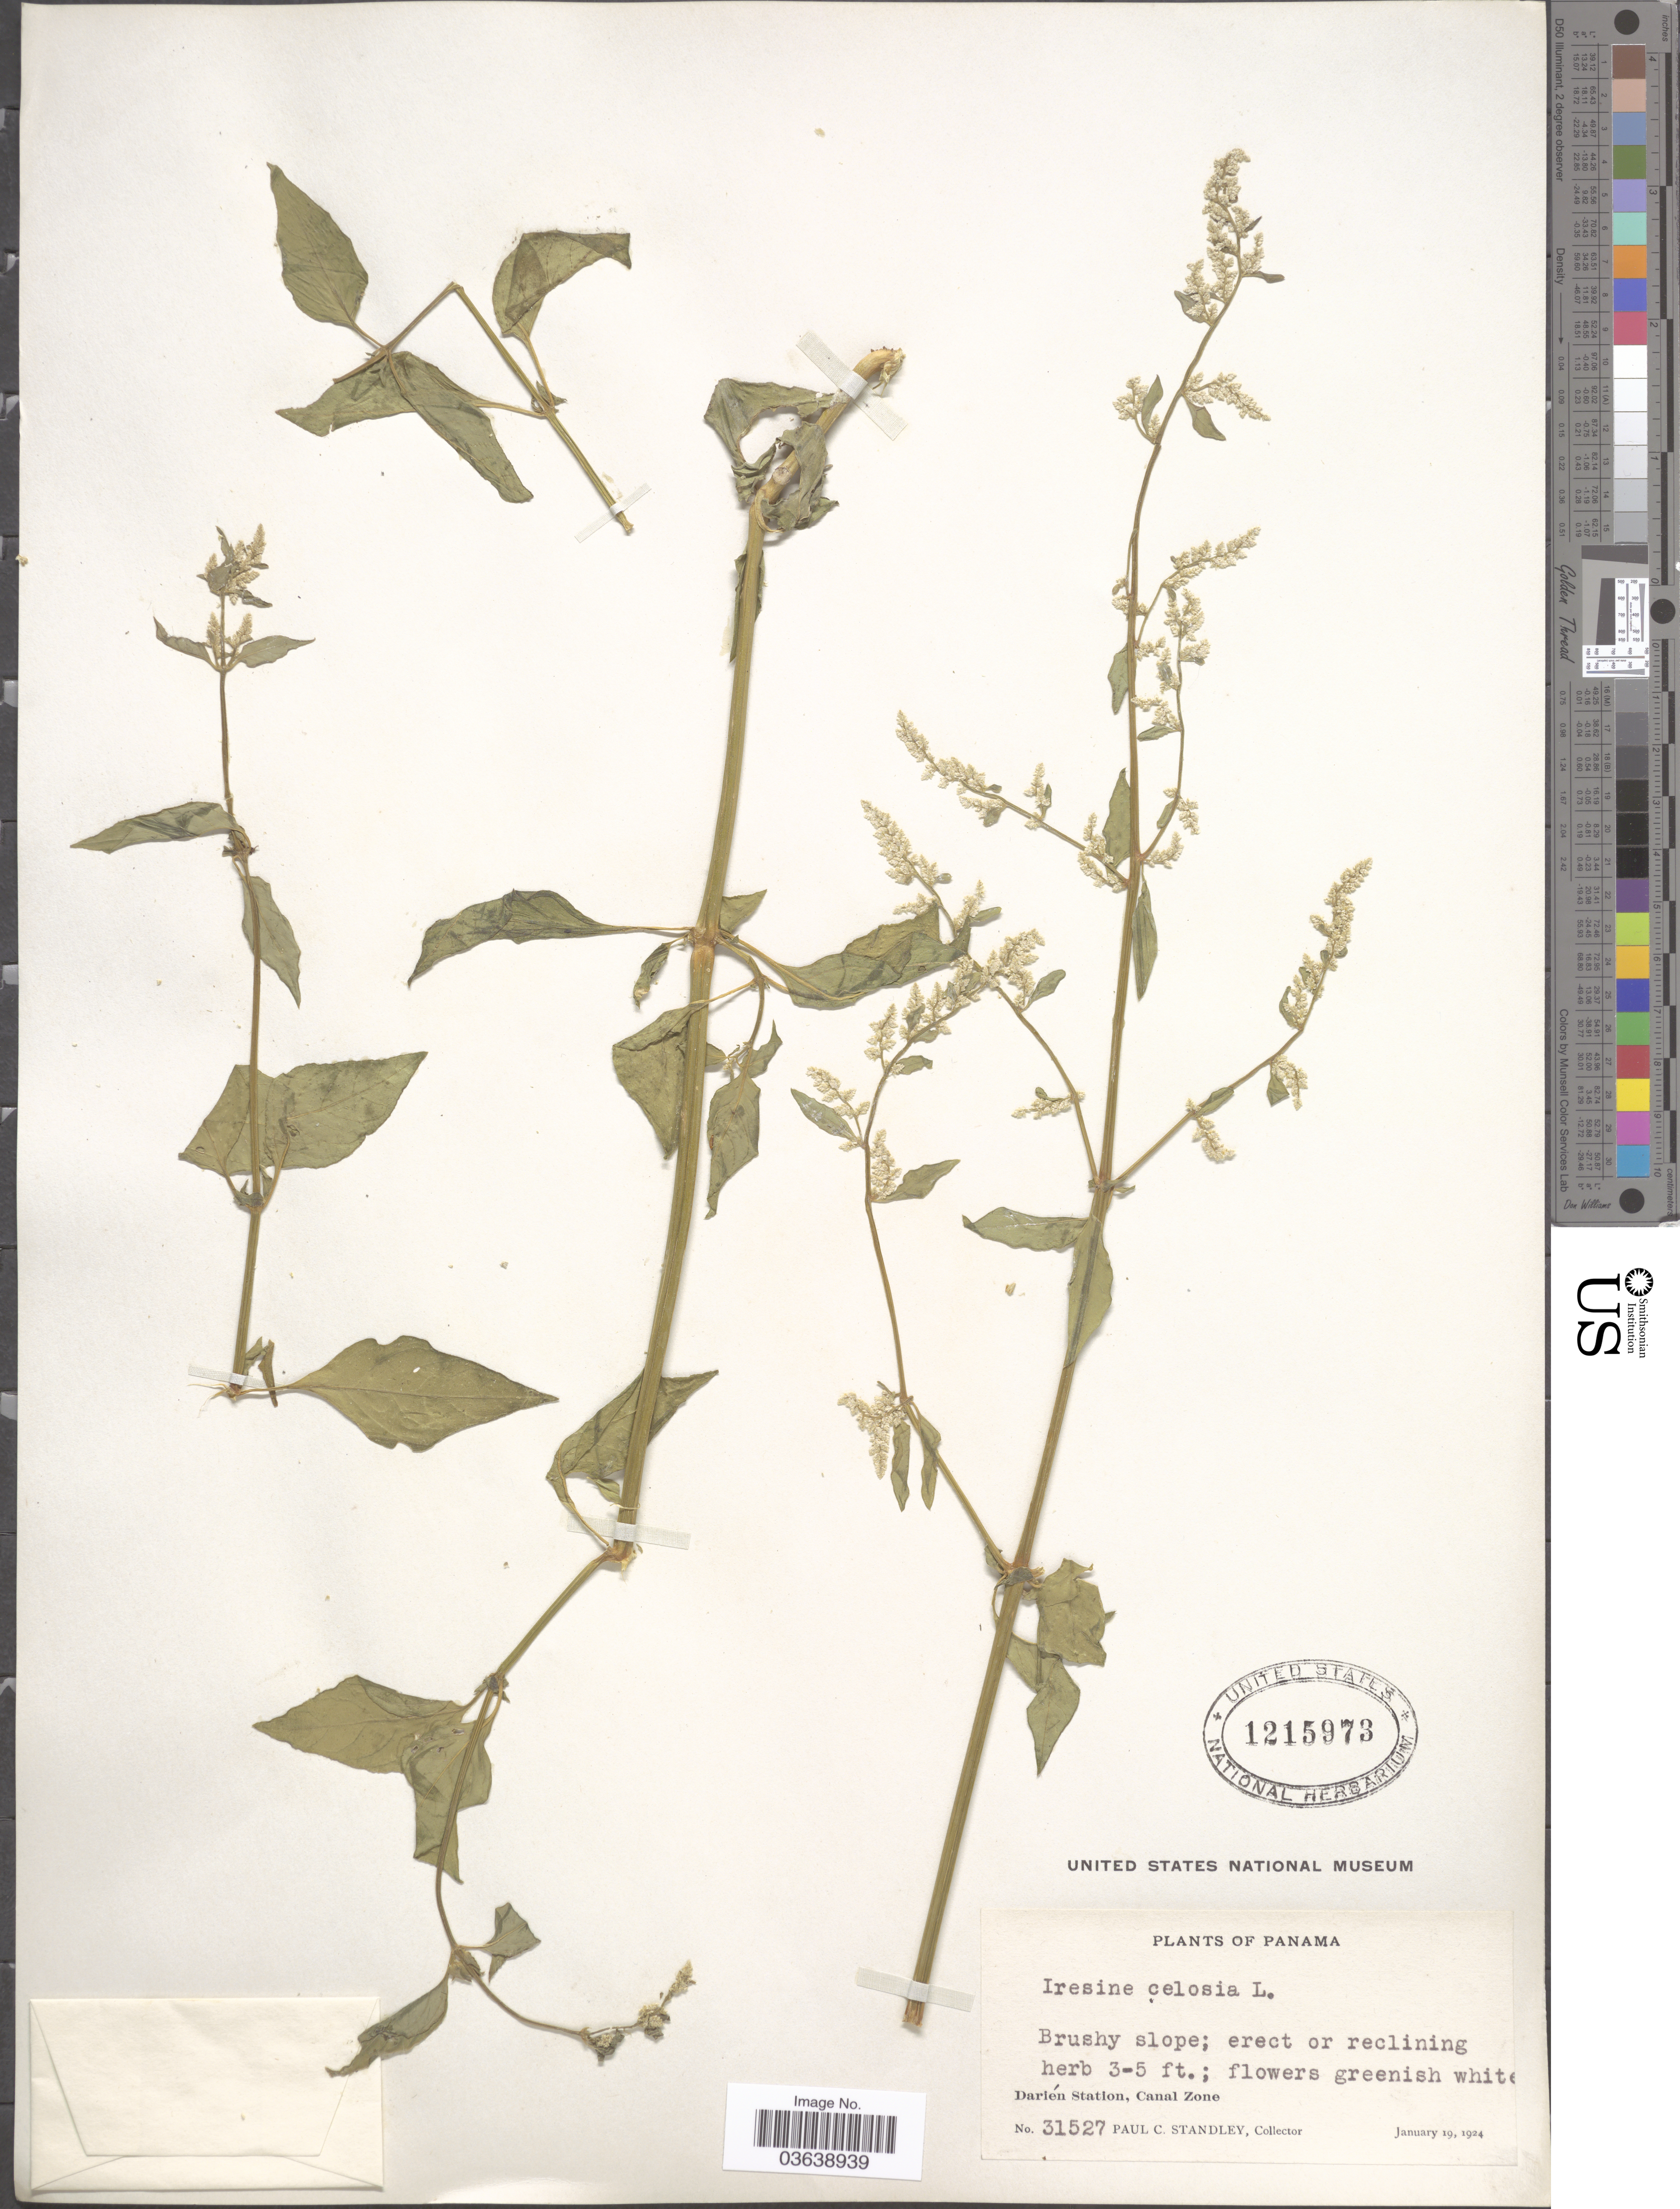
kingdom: Plantae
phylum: Tracheophyta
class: Magnoliopsida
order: Caryophyllales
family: Amaranthaceae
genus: Iresine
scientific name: Iresine celosia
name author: L.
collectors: P. C. Standley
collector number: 31527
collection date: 1924-01-19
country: Panama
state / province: Colón / Panamá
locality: Darién Station, Canal Zone.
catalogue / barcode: US 1215973